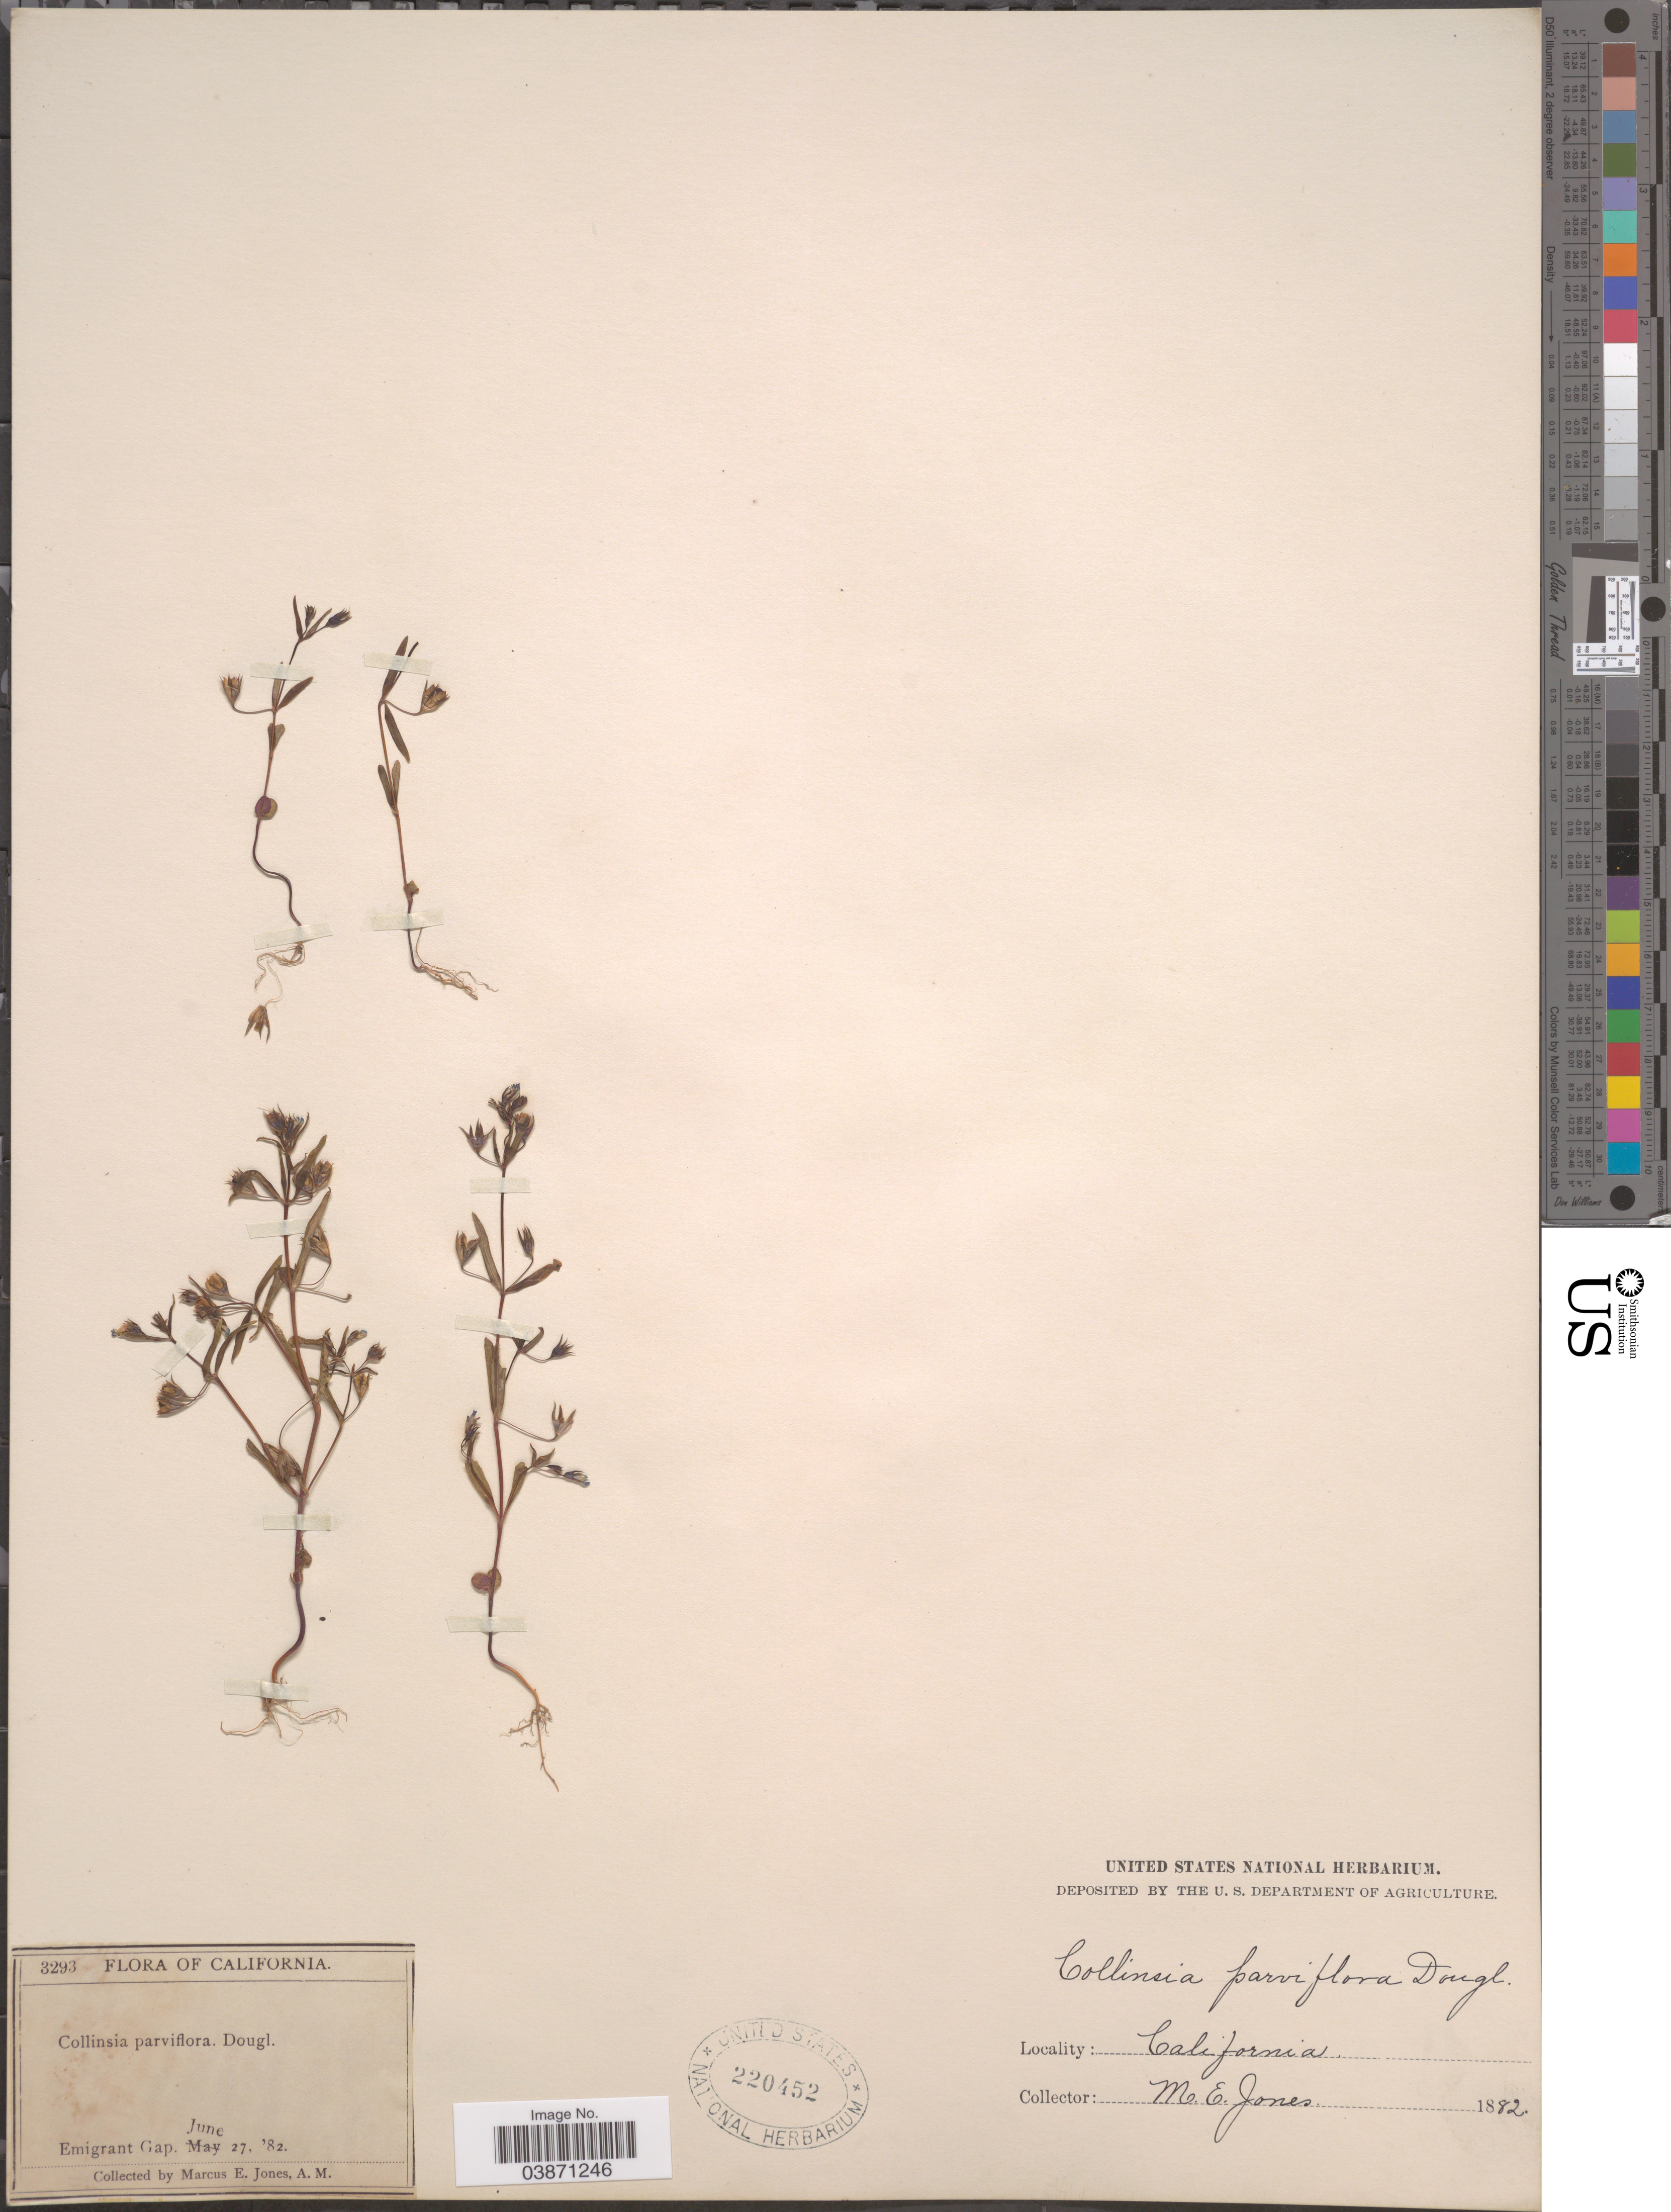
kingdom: Plantae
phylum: Tracheophyta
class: Magnoliopsida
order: Lamiales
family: Plantaginaceae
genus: Collinsia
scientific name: Collinsia parviflora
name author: Douglas ex Lindl.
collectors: M. E. Jones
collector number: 3293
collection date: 1882-06-27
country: United States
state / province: California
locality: Emigrant Gap.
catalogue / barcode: US 220452